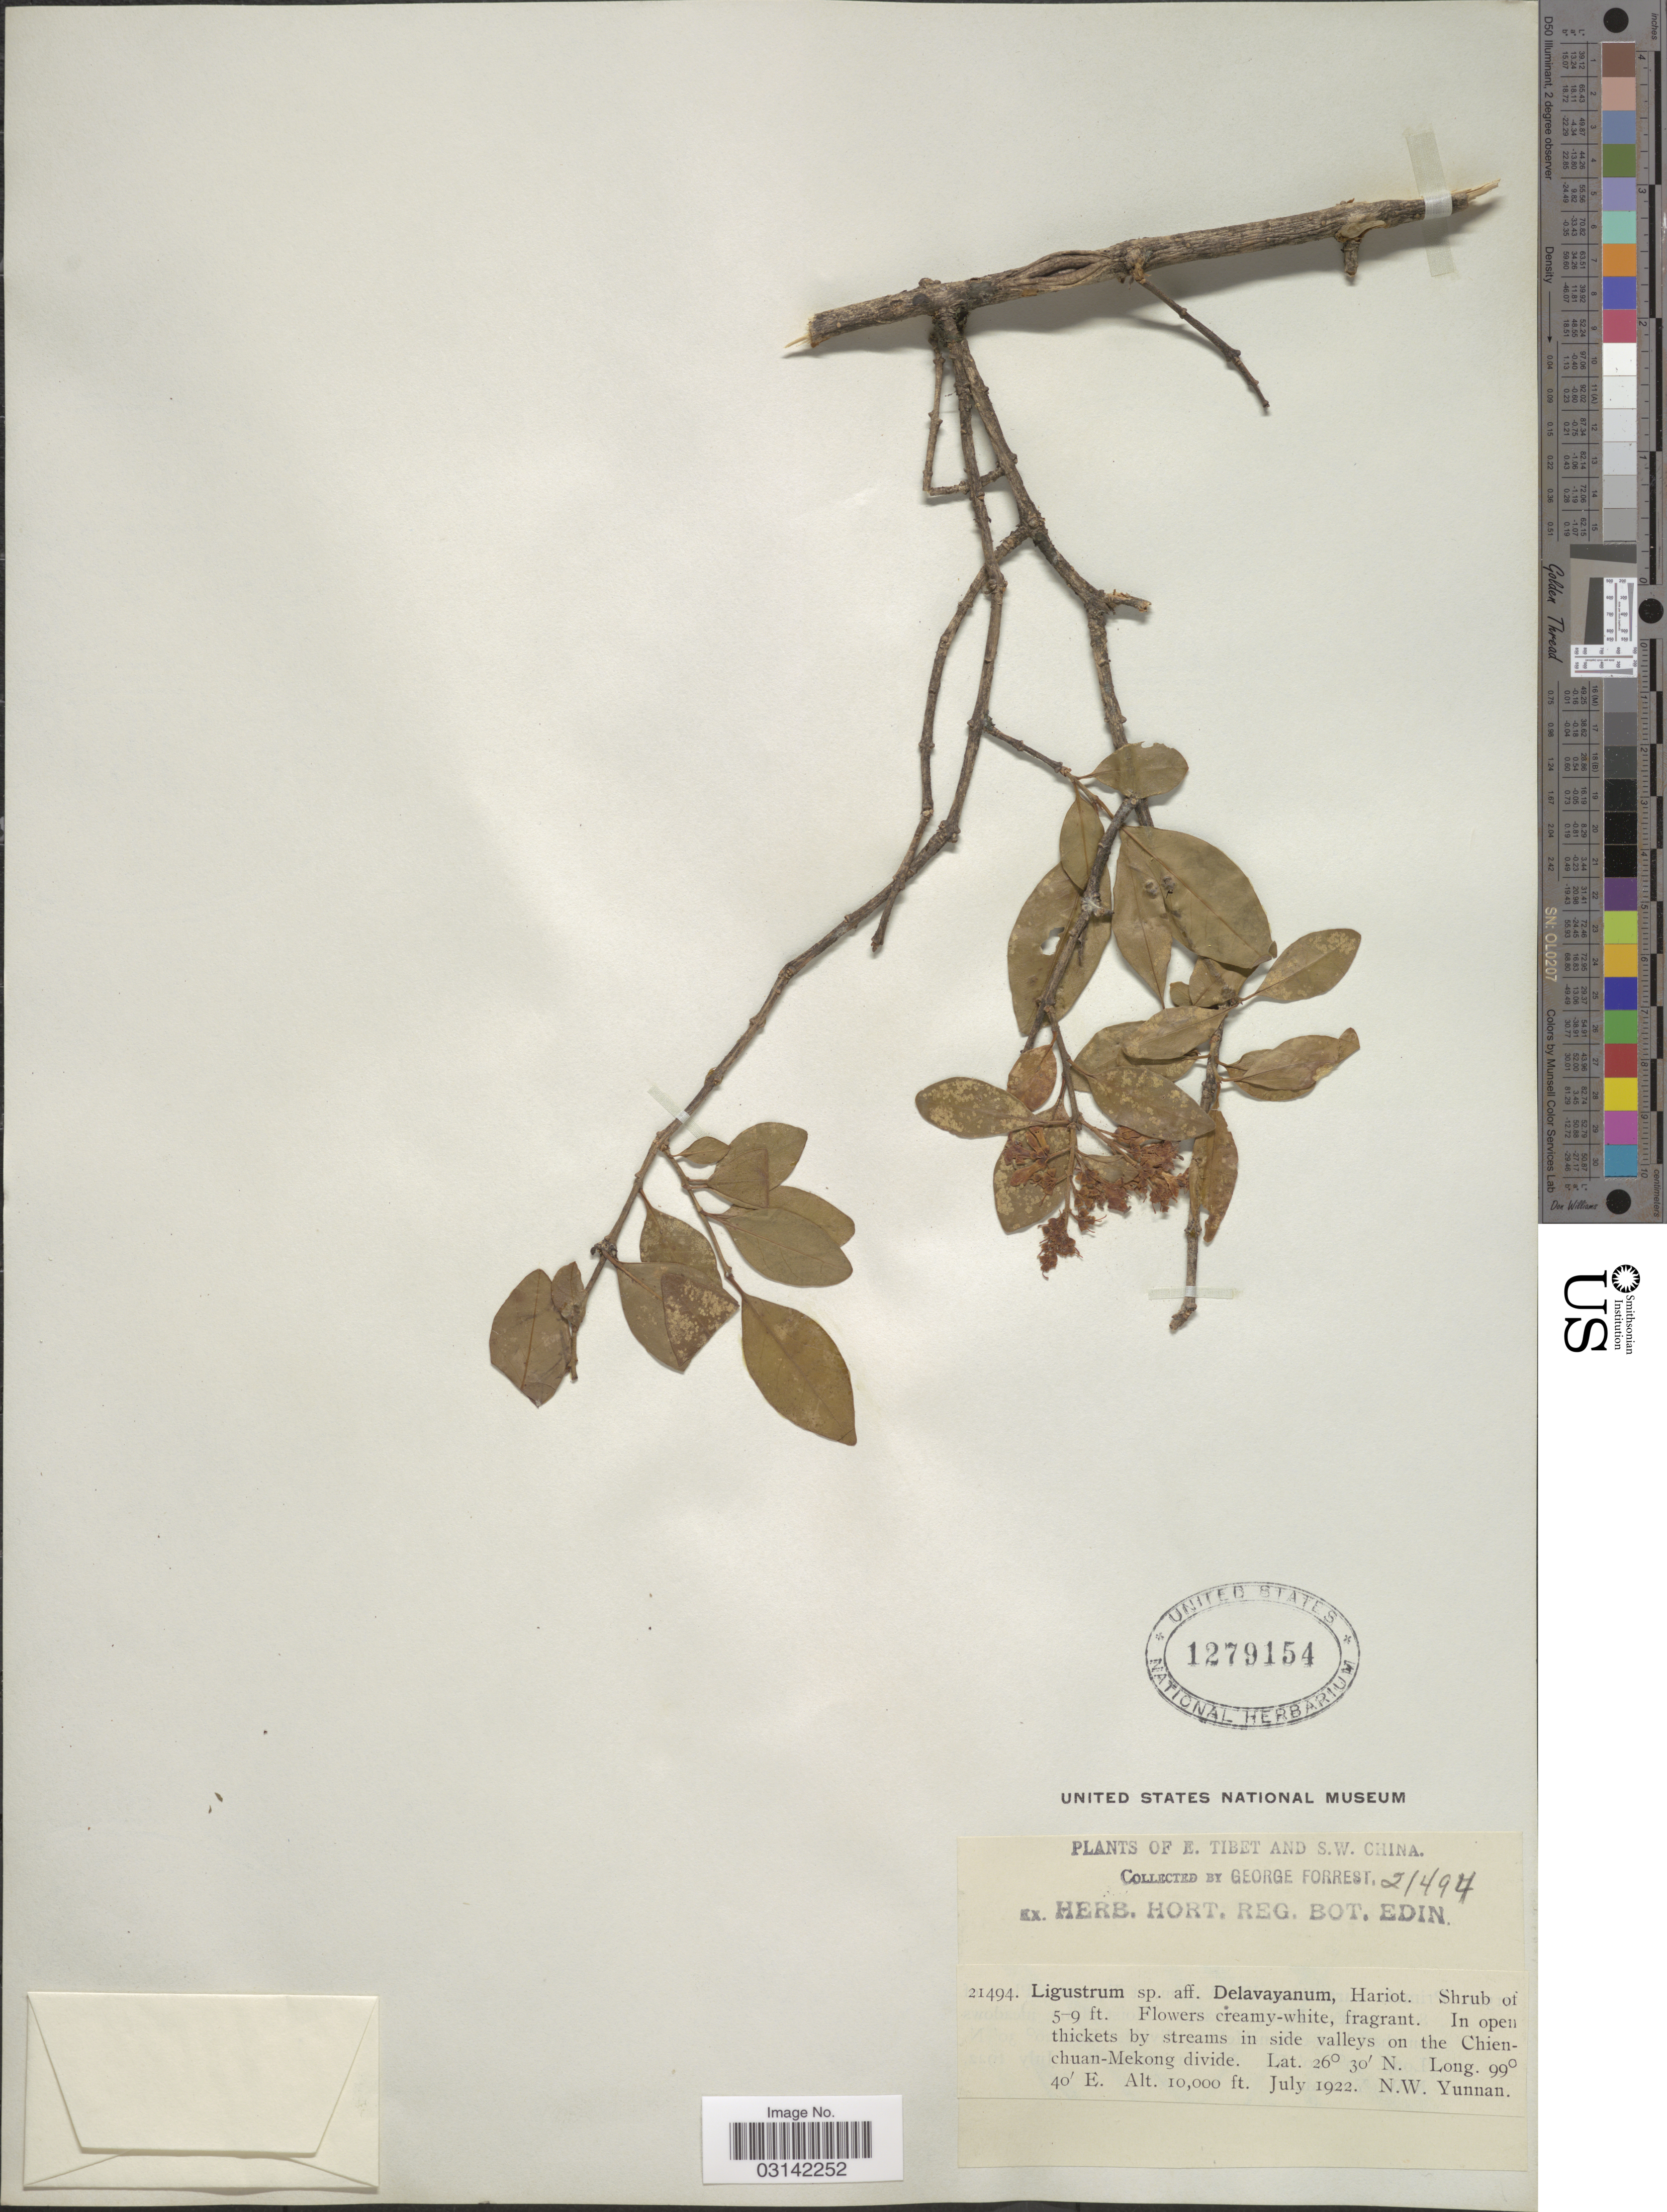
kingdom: Plantae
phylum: Tracheophyta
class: Magnoliopsida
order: Lamiales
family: Oleaceae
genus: Ligustrum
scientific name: Ligustrum delavayanum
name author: Har.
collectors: G. Forrest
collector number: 21494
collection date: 1922-07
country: China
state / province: Yunnan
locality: S. W. China. Side valleys of the Chiengchuan-Mekong divide. N. W. Yunnan.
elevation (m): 3048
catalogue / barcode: US 1279154